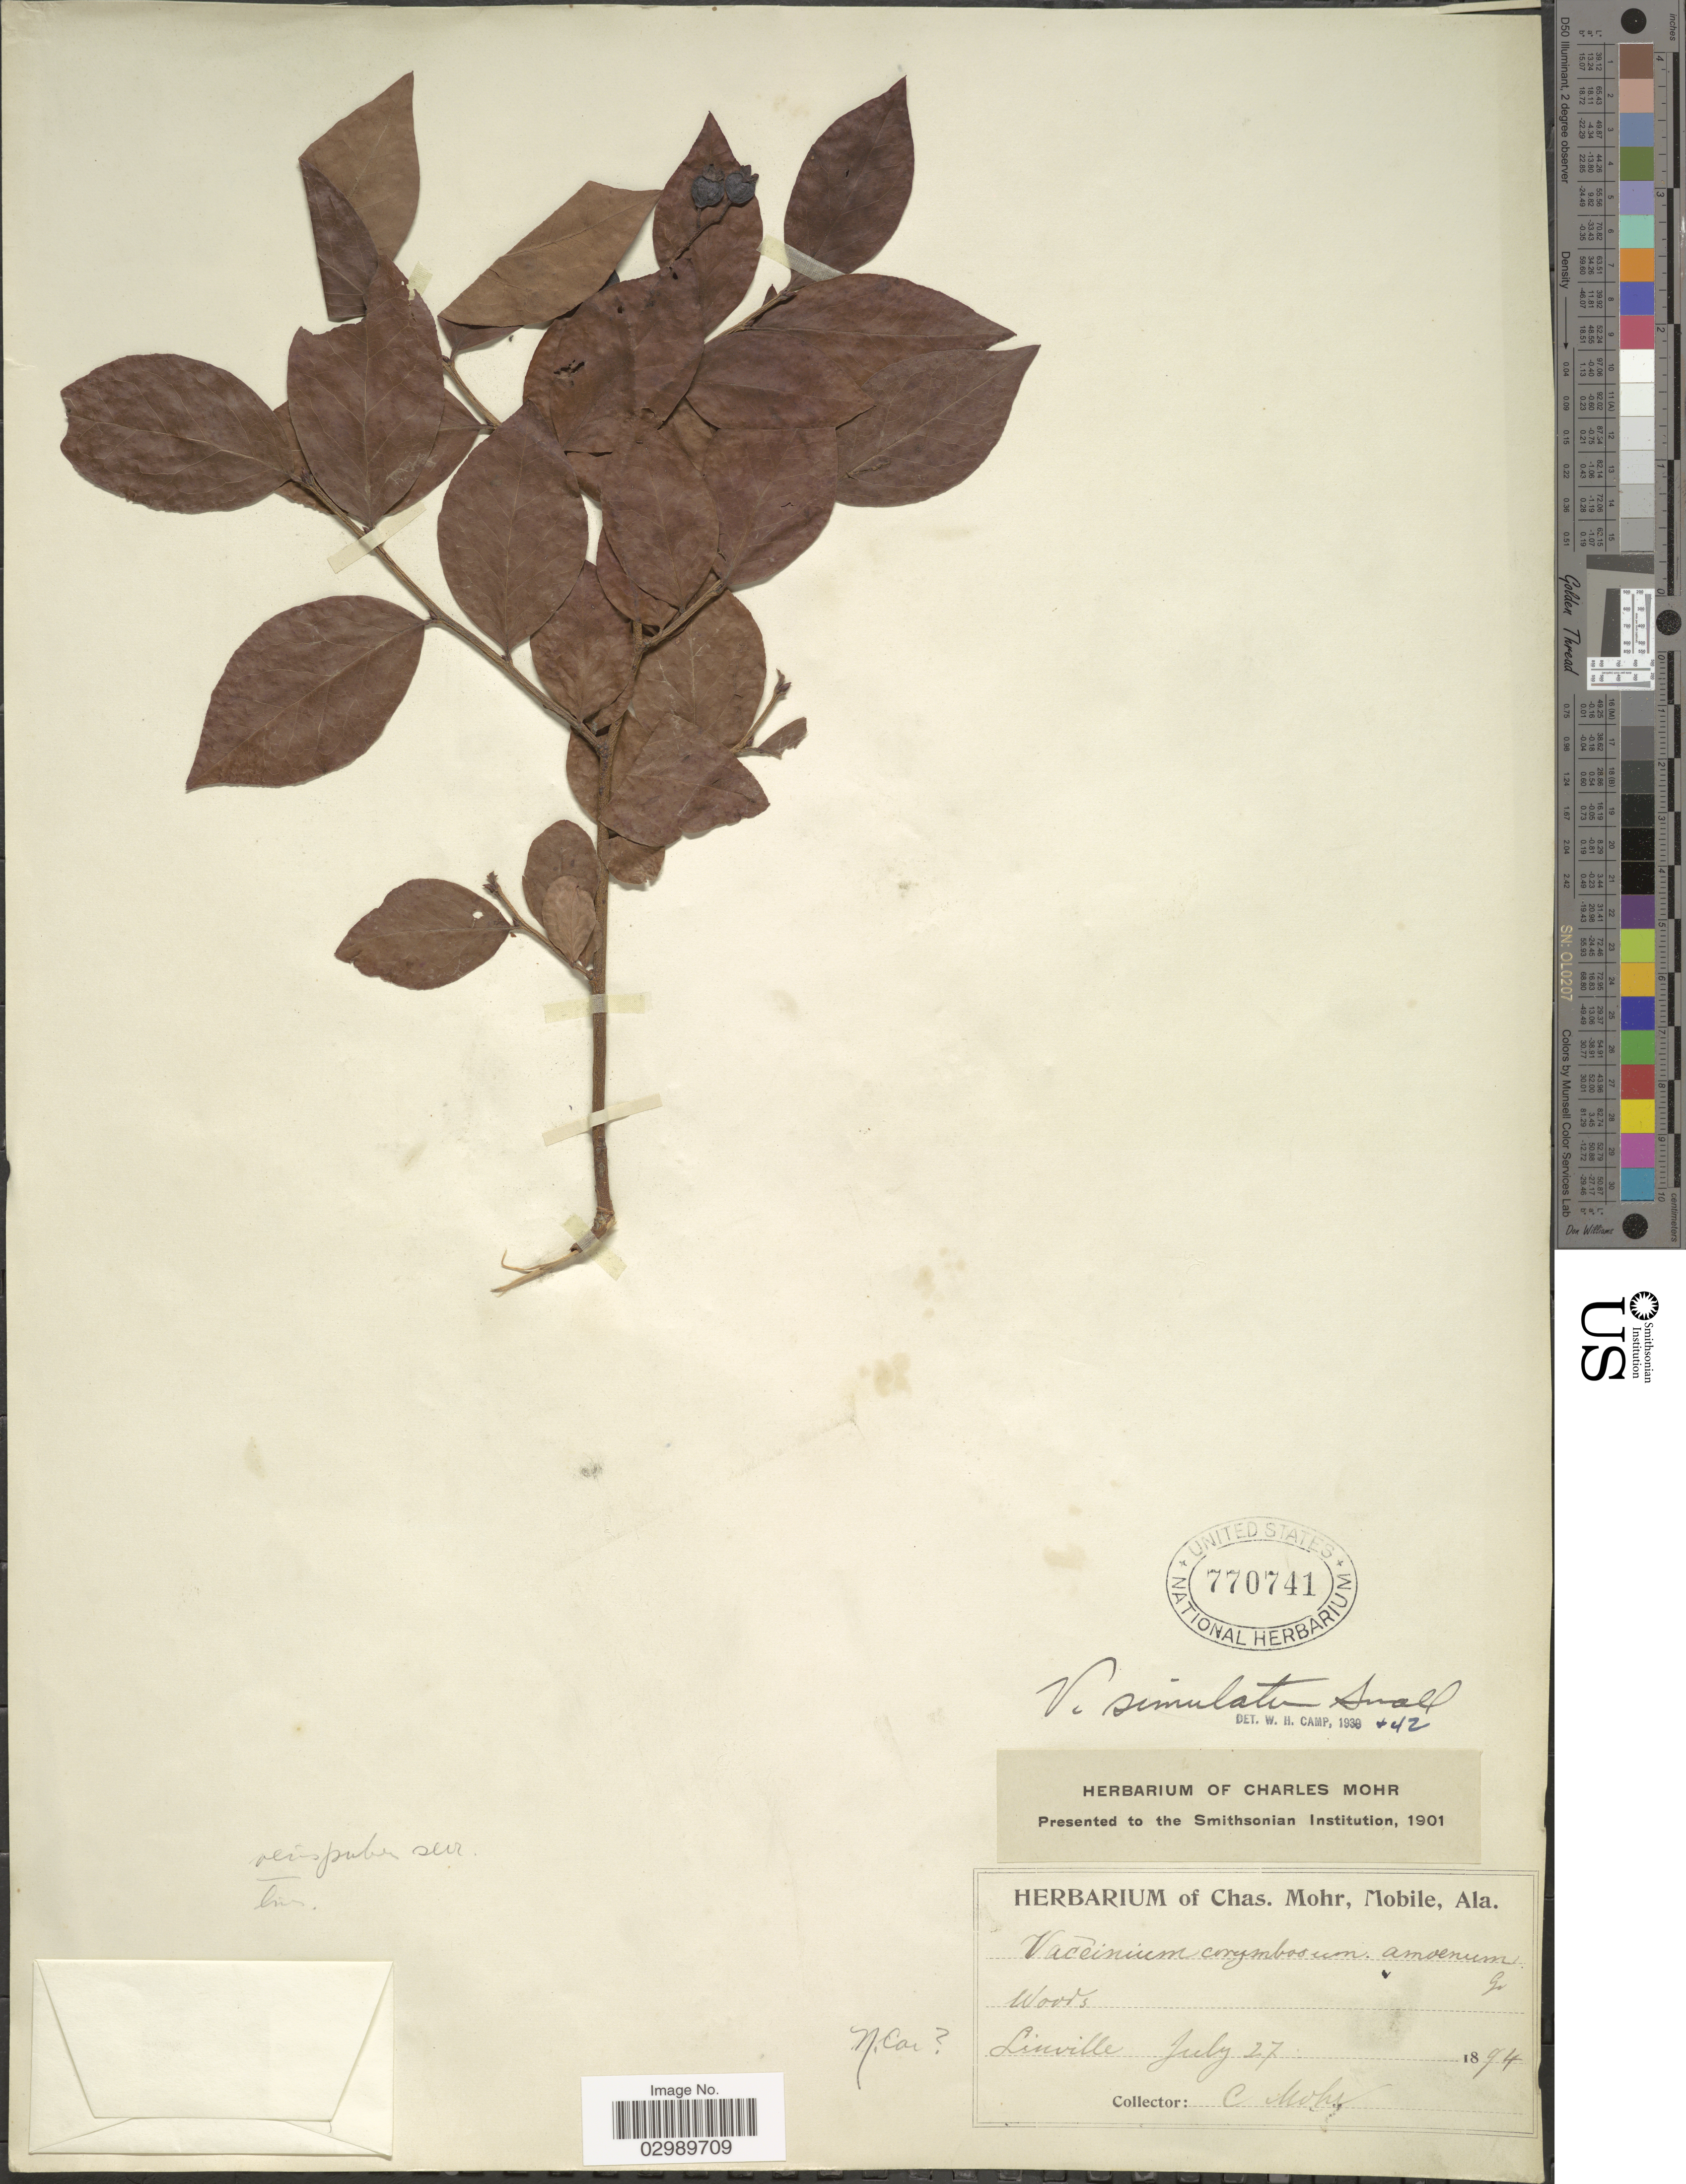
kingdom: Plantae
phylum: Tracheophyta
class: Magnoliopsida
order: Ericales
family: Ericaceae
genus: Vaccinium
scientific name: Vaccinium simulatum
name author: Small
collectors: Mohr, C. T. (herbarium)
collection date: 1894-07-27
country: United States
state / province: North Carolina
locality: Linville. N. Car [unsure placement]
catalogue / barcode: US 770741